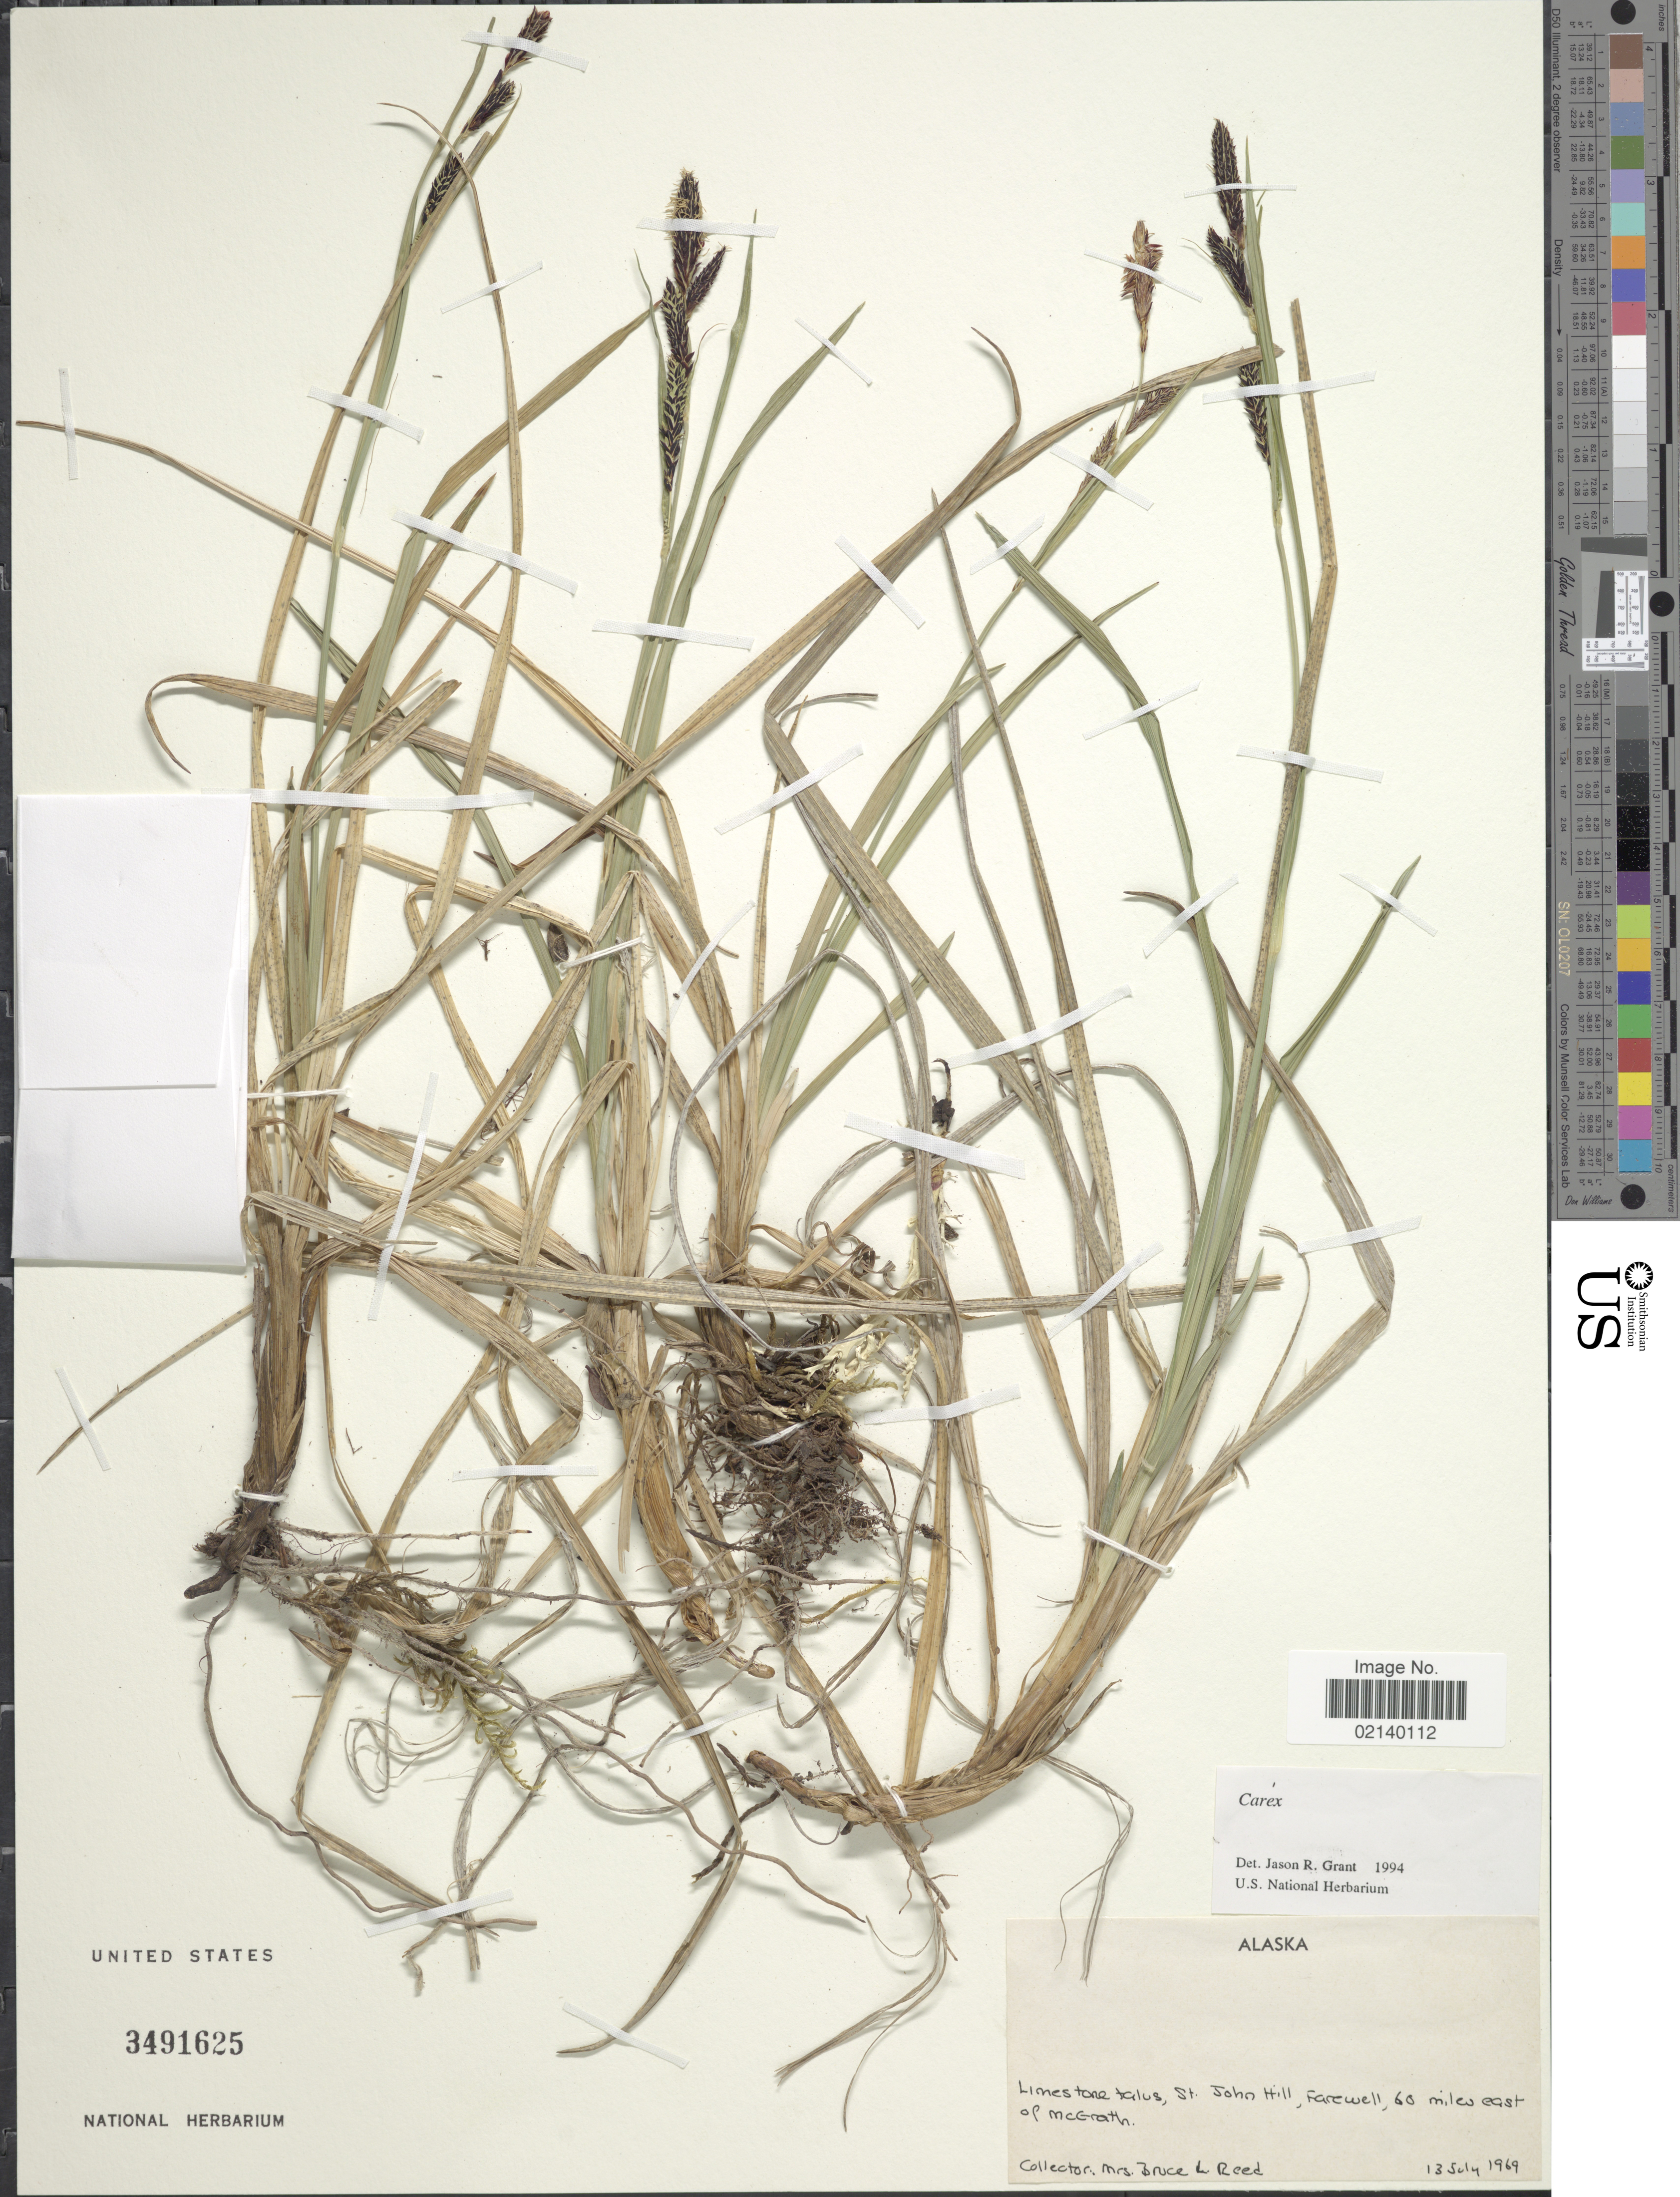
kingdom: Plantae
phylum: Tracheophyta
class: Liliopsida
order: Poales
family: Cyperaceae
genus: Carex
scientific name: Carex sp.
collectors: B. Reed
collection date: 1969-07-13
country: United States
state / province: Alaska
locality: Limestone talus, St. John Hill, Farewell, 60 miles east of McGrath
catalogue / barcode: US 3491625